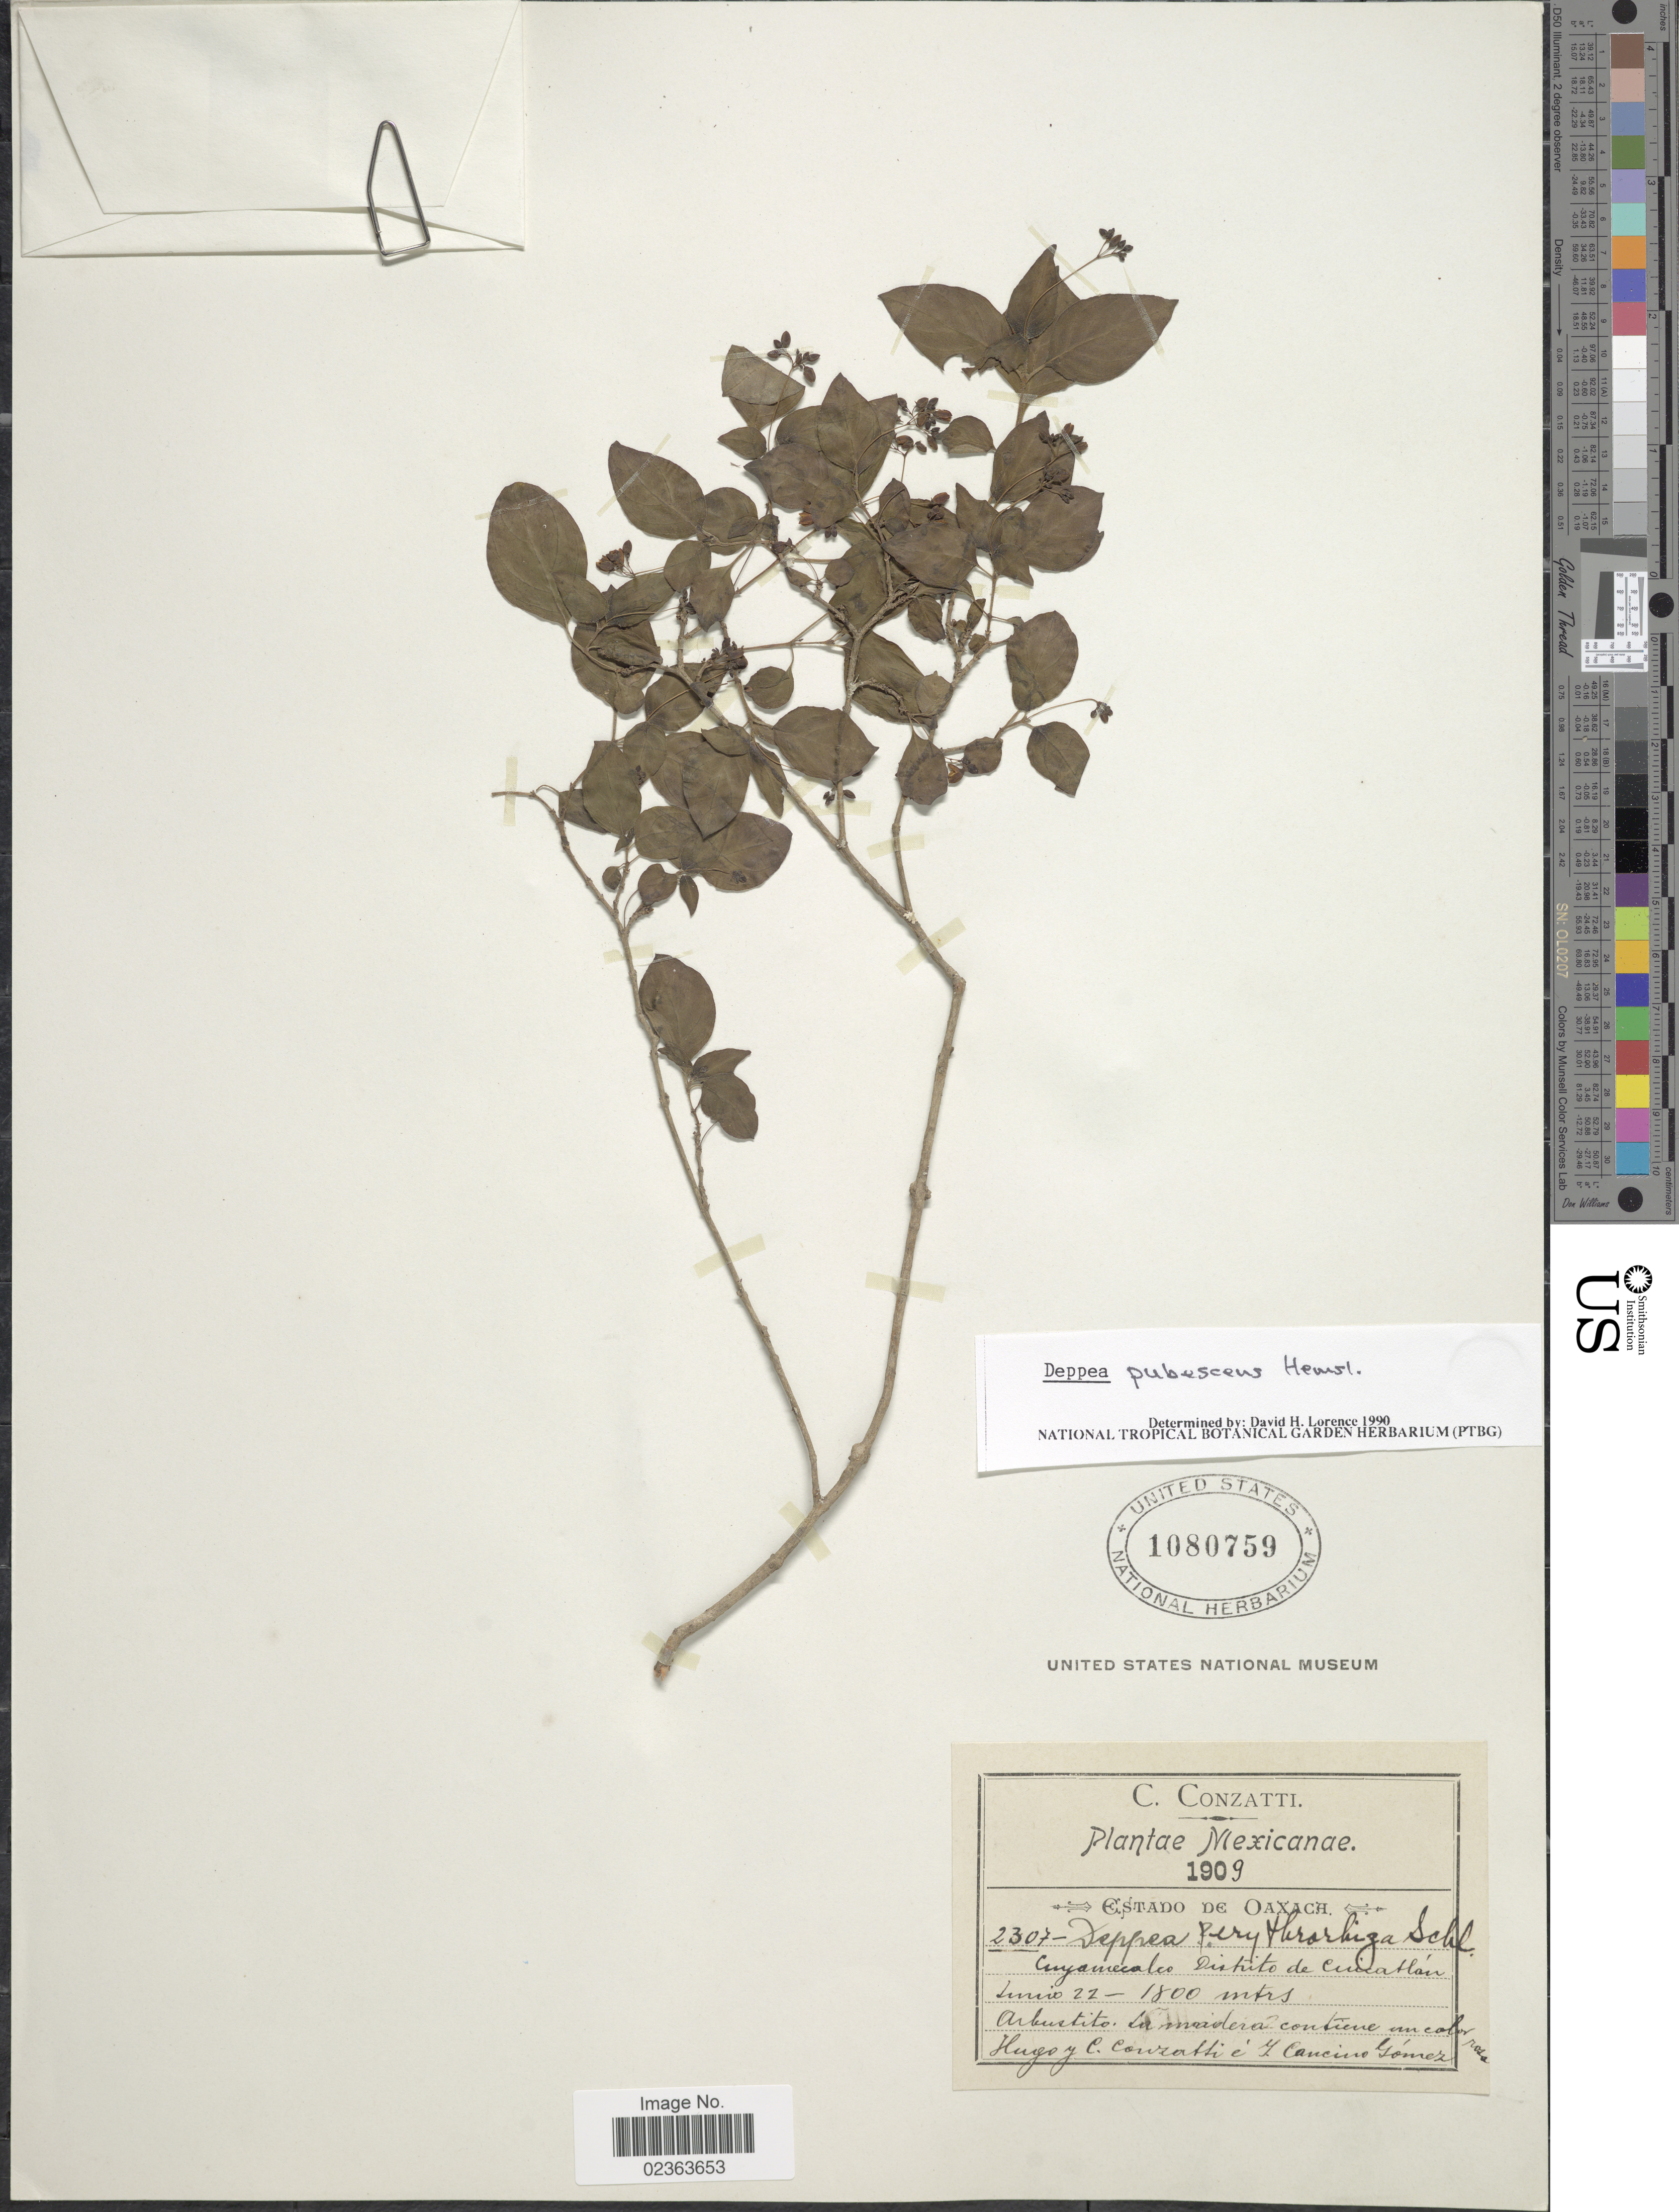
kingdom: Plantae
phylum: Tracheophyta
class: Magnoliopsida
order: Gentianales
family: Rubiaceae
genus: Deppea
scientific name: Deppea pubescens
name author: Hemsl.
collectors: C. Conzatti & I. Gomez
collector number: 2307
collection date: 1909-06-22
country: Mexico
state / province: Oaxaca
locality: Cuyamecalco, Distrito de Cuicatlán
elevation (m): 1800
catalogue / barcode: US 1080759